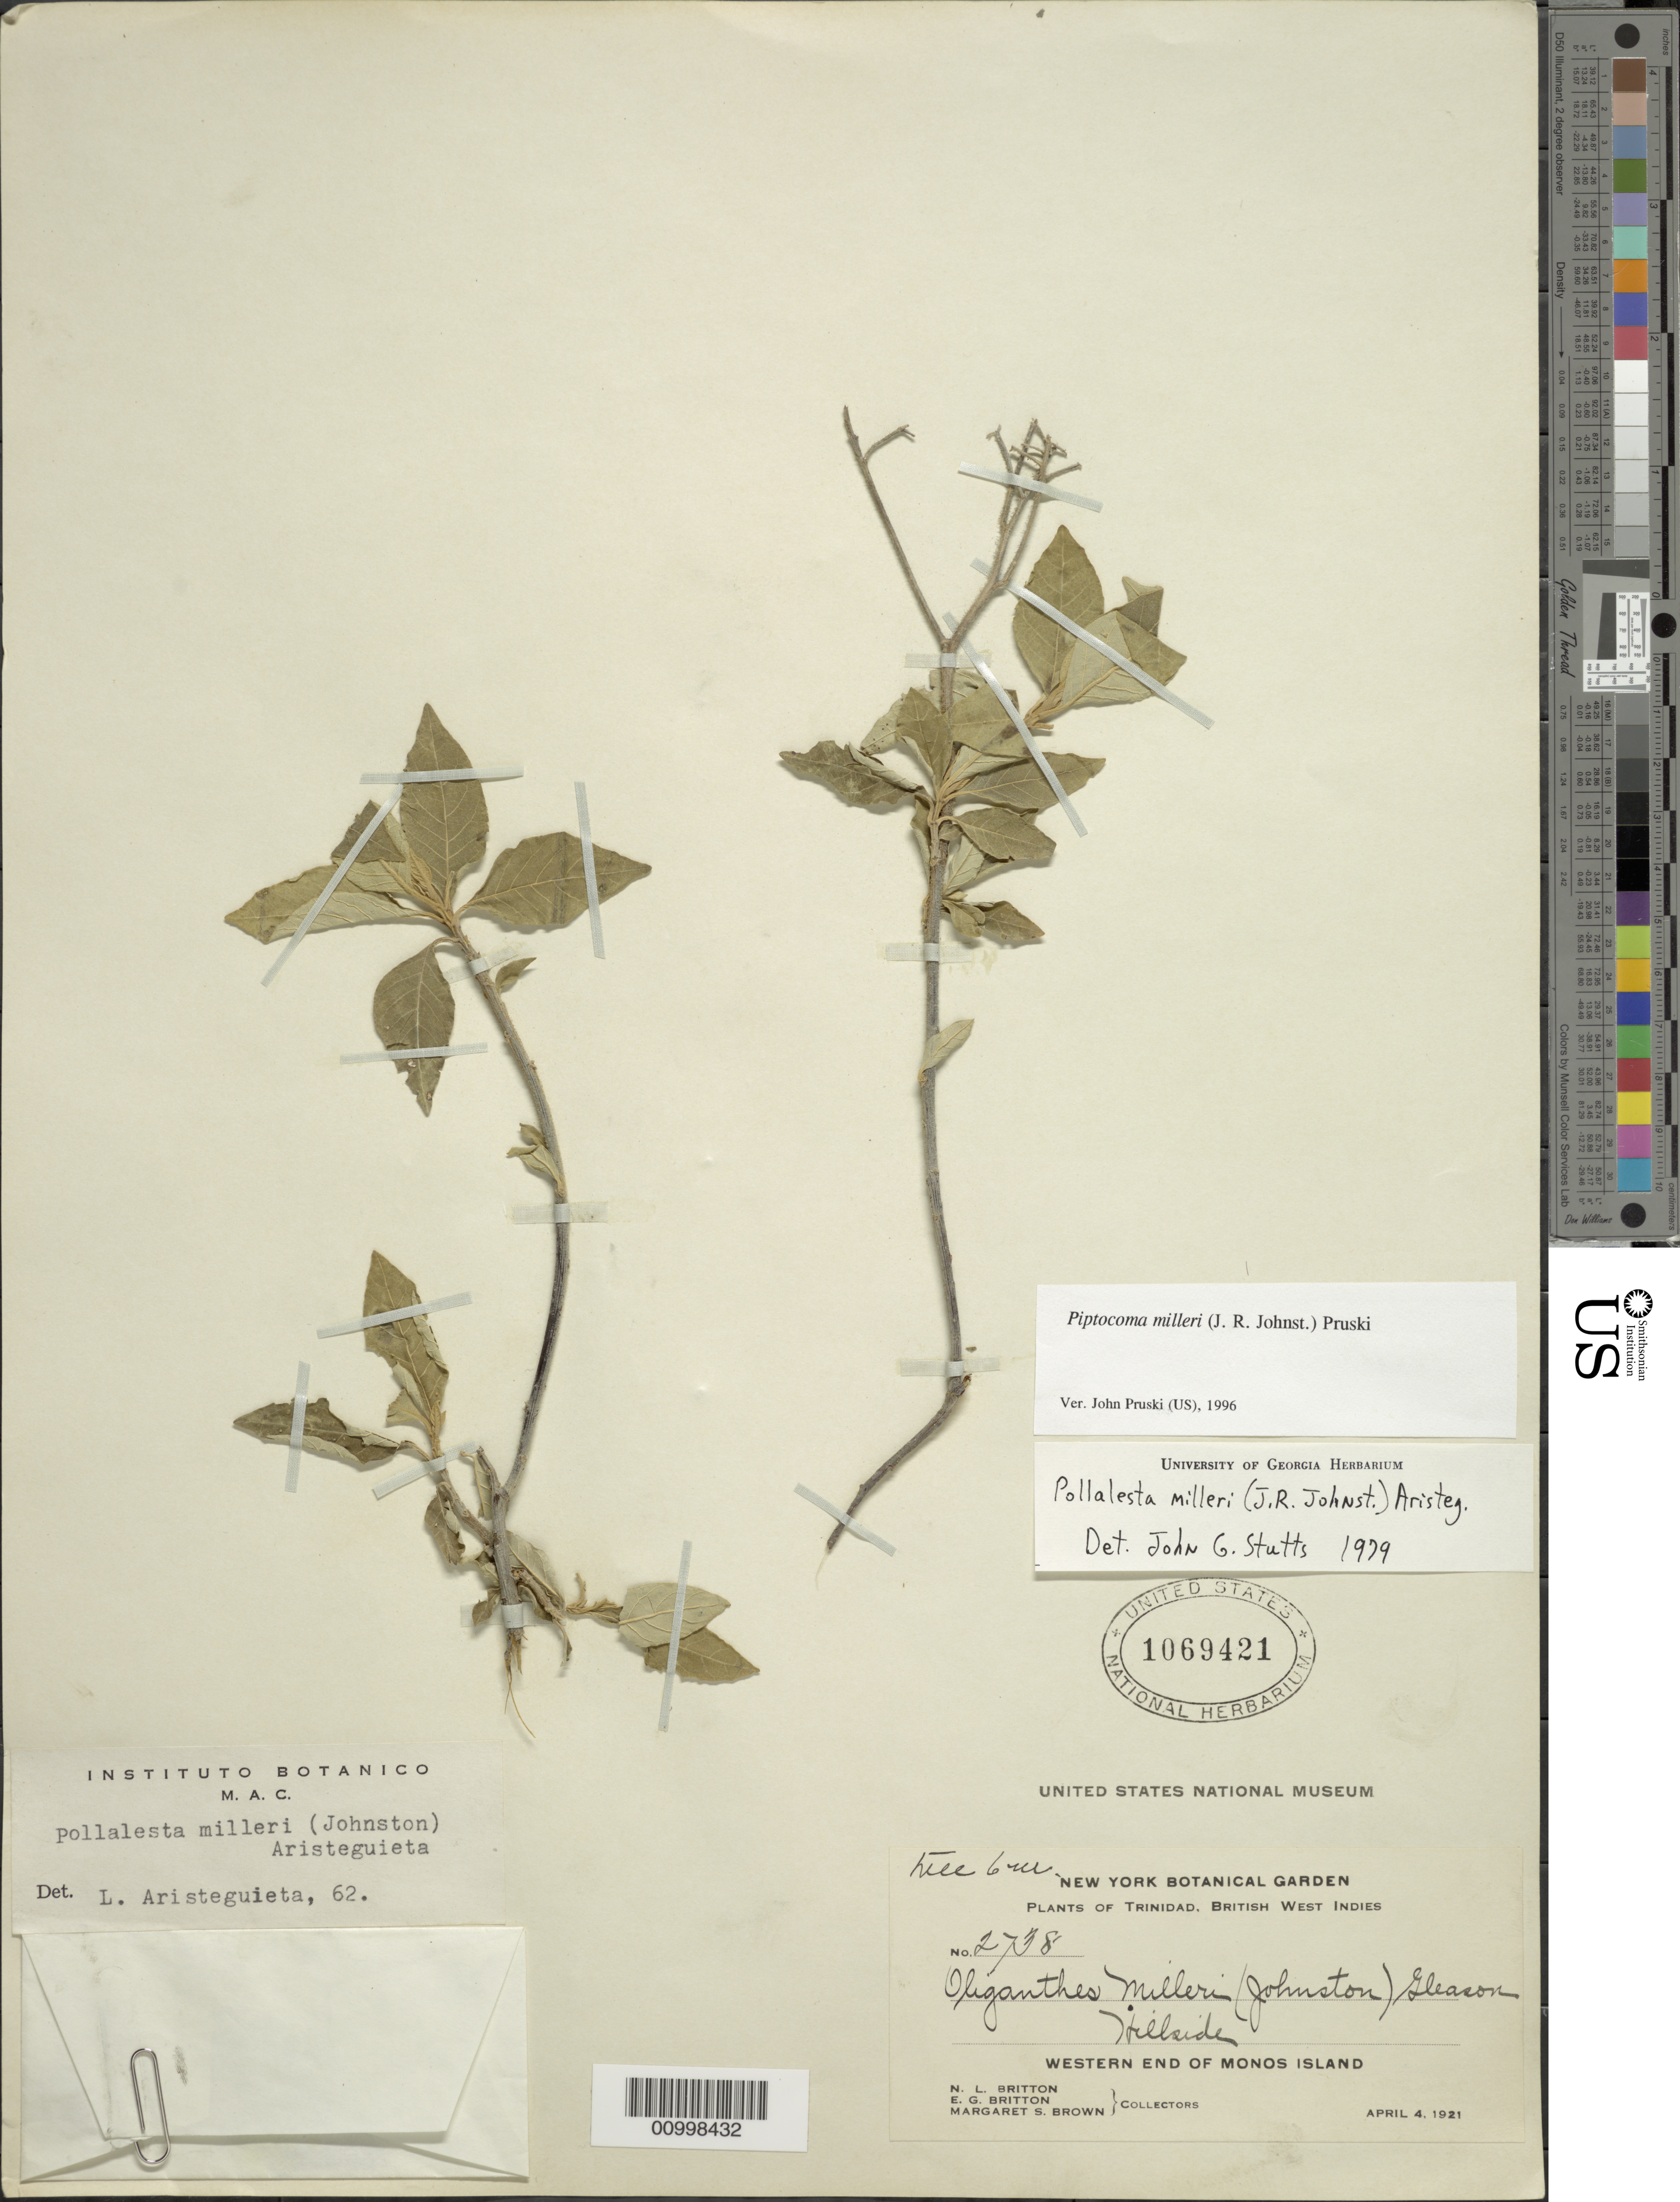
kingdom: Plantae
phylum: Tracheophyta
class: Magnoliopsida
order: Asterales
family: Asteraceae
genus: Piptocoma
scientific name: Piptocoma milleri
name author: (J.R. Johnst.) Pruski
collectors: N. Britton, E. G. Britton & M. S. Brown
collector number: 2738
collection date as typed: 04 Apr 1921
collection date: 1921-04-04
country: Trinidad and Tobago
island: Trinidad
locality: Western end of Monos Island, hilsside.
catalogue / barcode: US 1069421